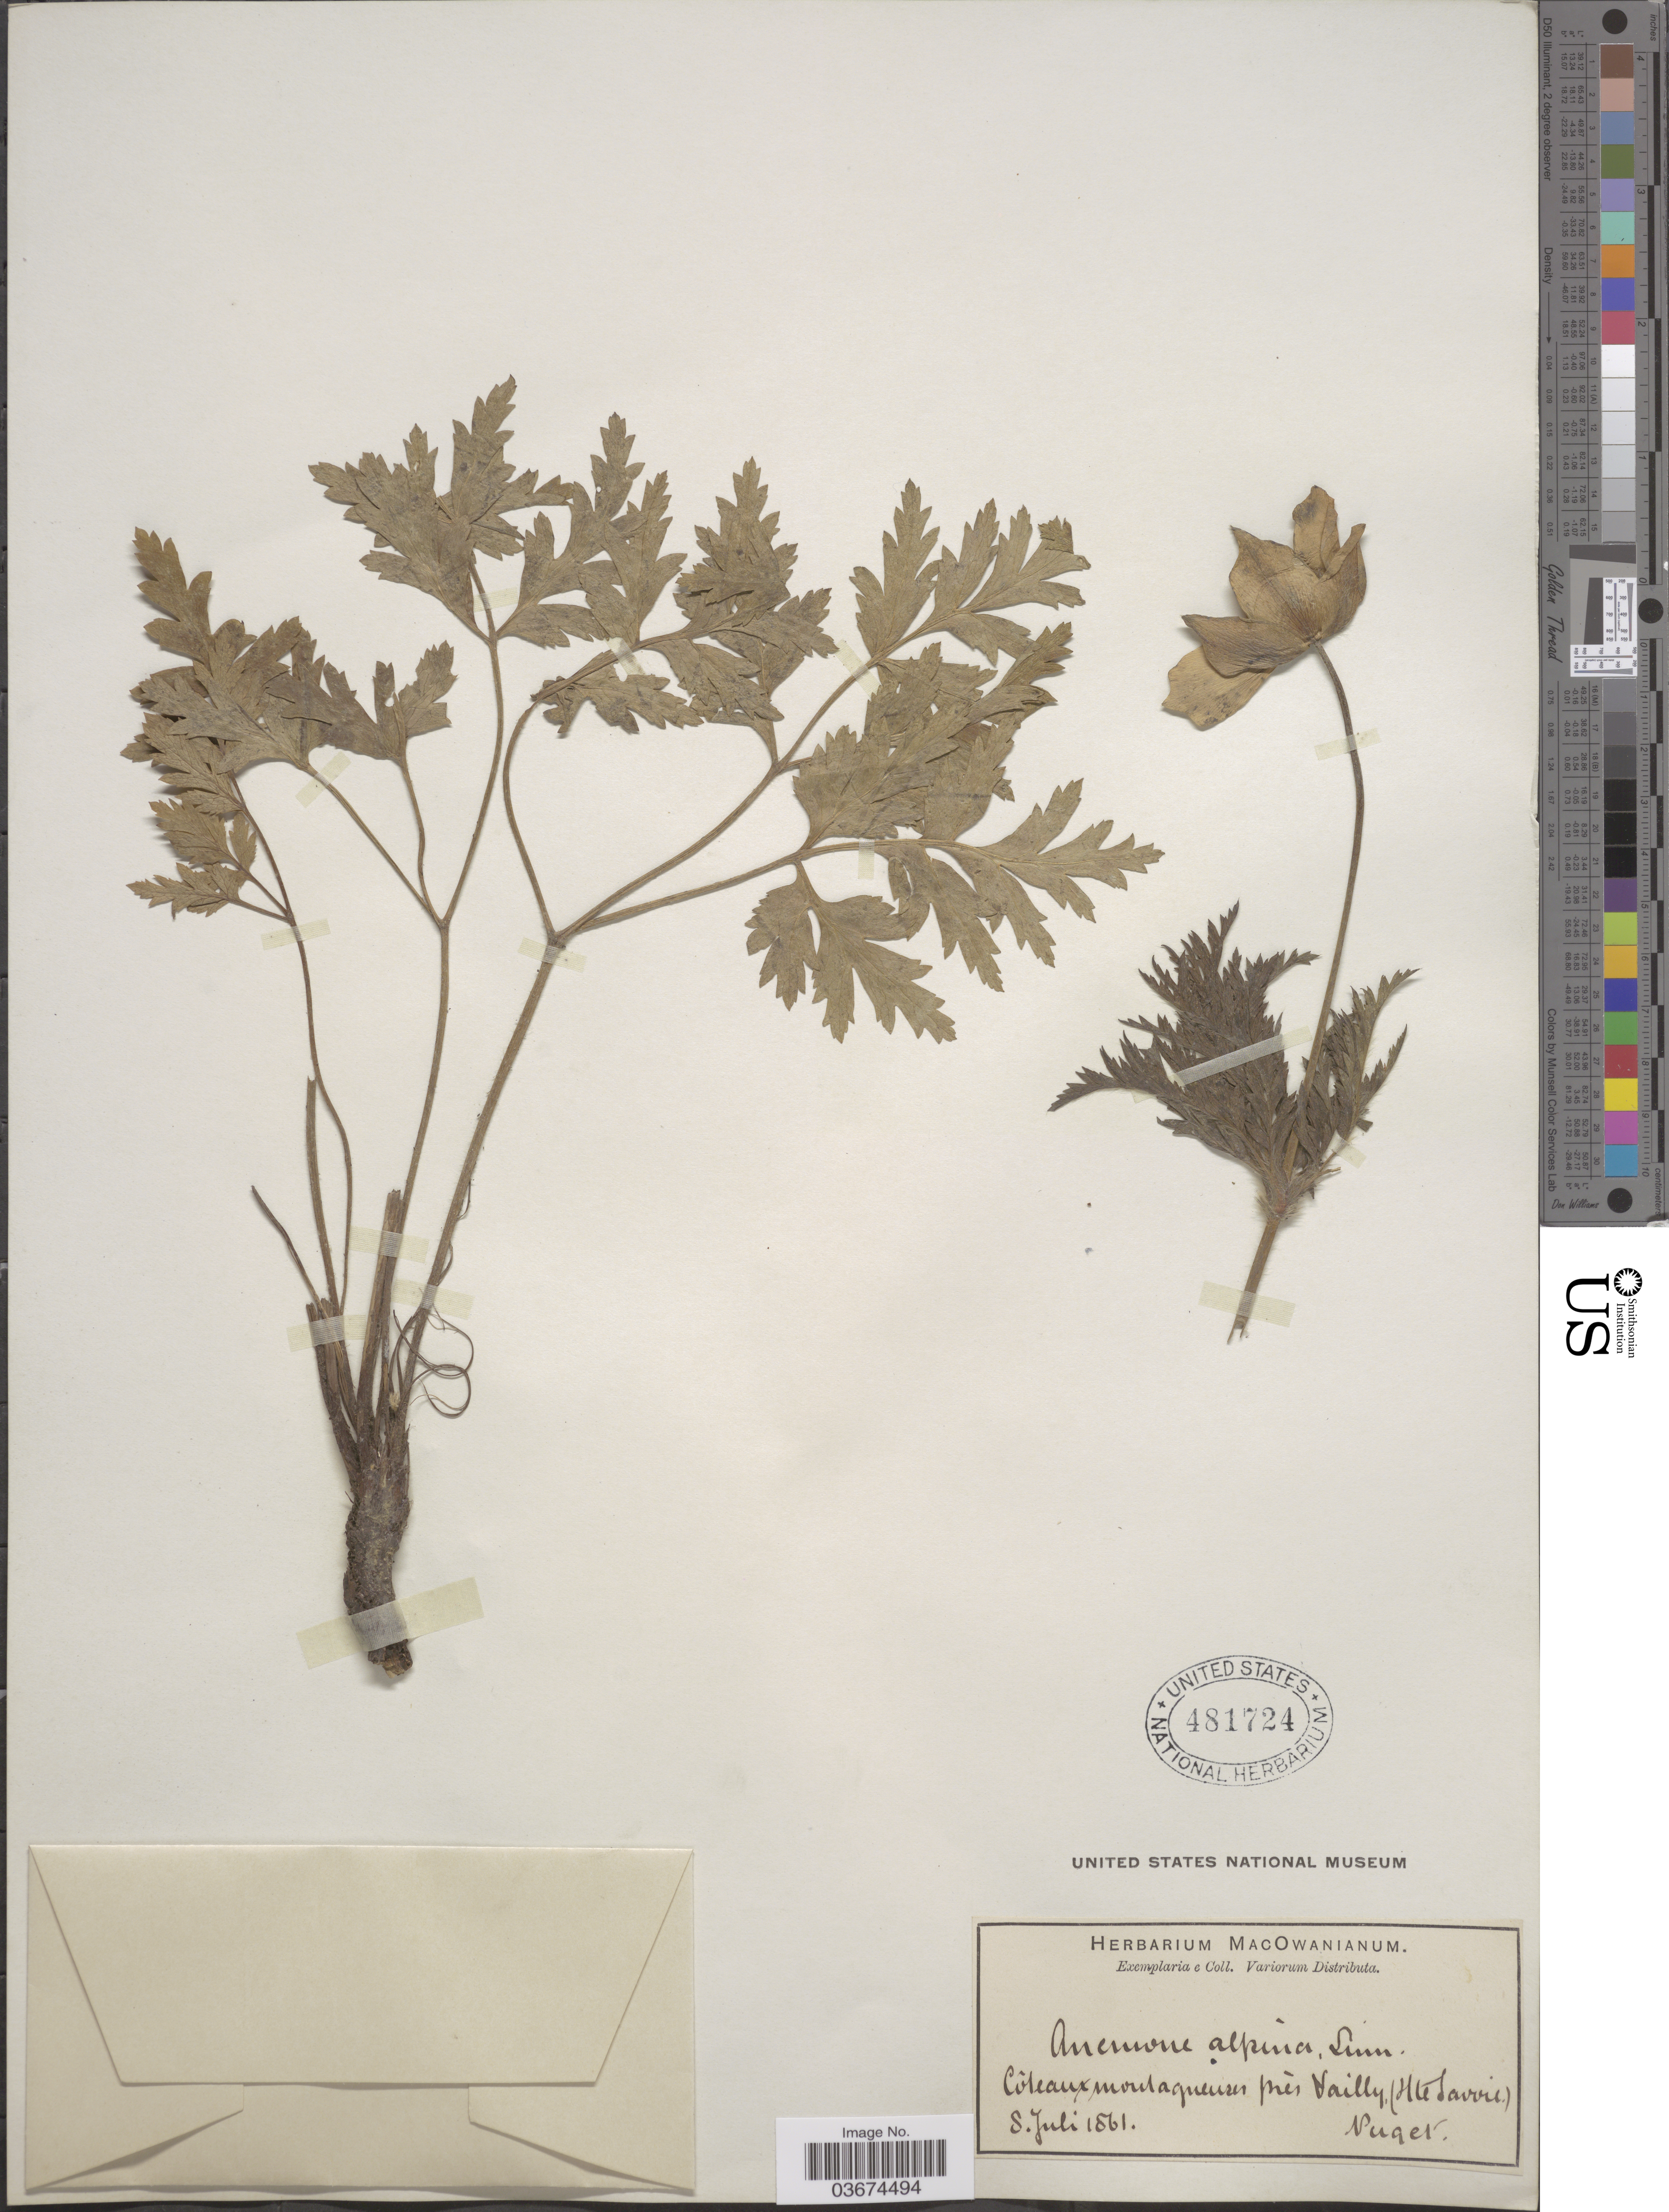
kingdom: Plantae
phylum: Tracheophyta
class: Magnoliopsida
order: Ranunculales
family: Ranunculaceae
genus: Pulsatilla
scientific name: Pulsatilla alpina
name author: Delarbre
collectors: -. Puget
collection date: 1861-07-08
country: France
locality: Côteaux montagnenses près Vailly, (Hte Savoie).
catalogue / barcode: US 481724